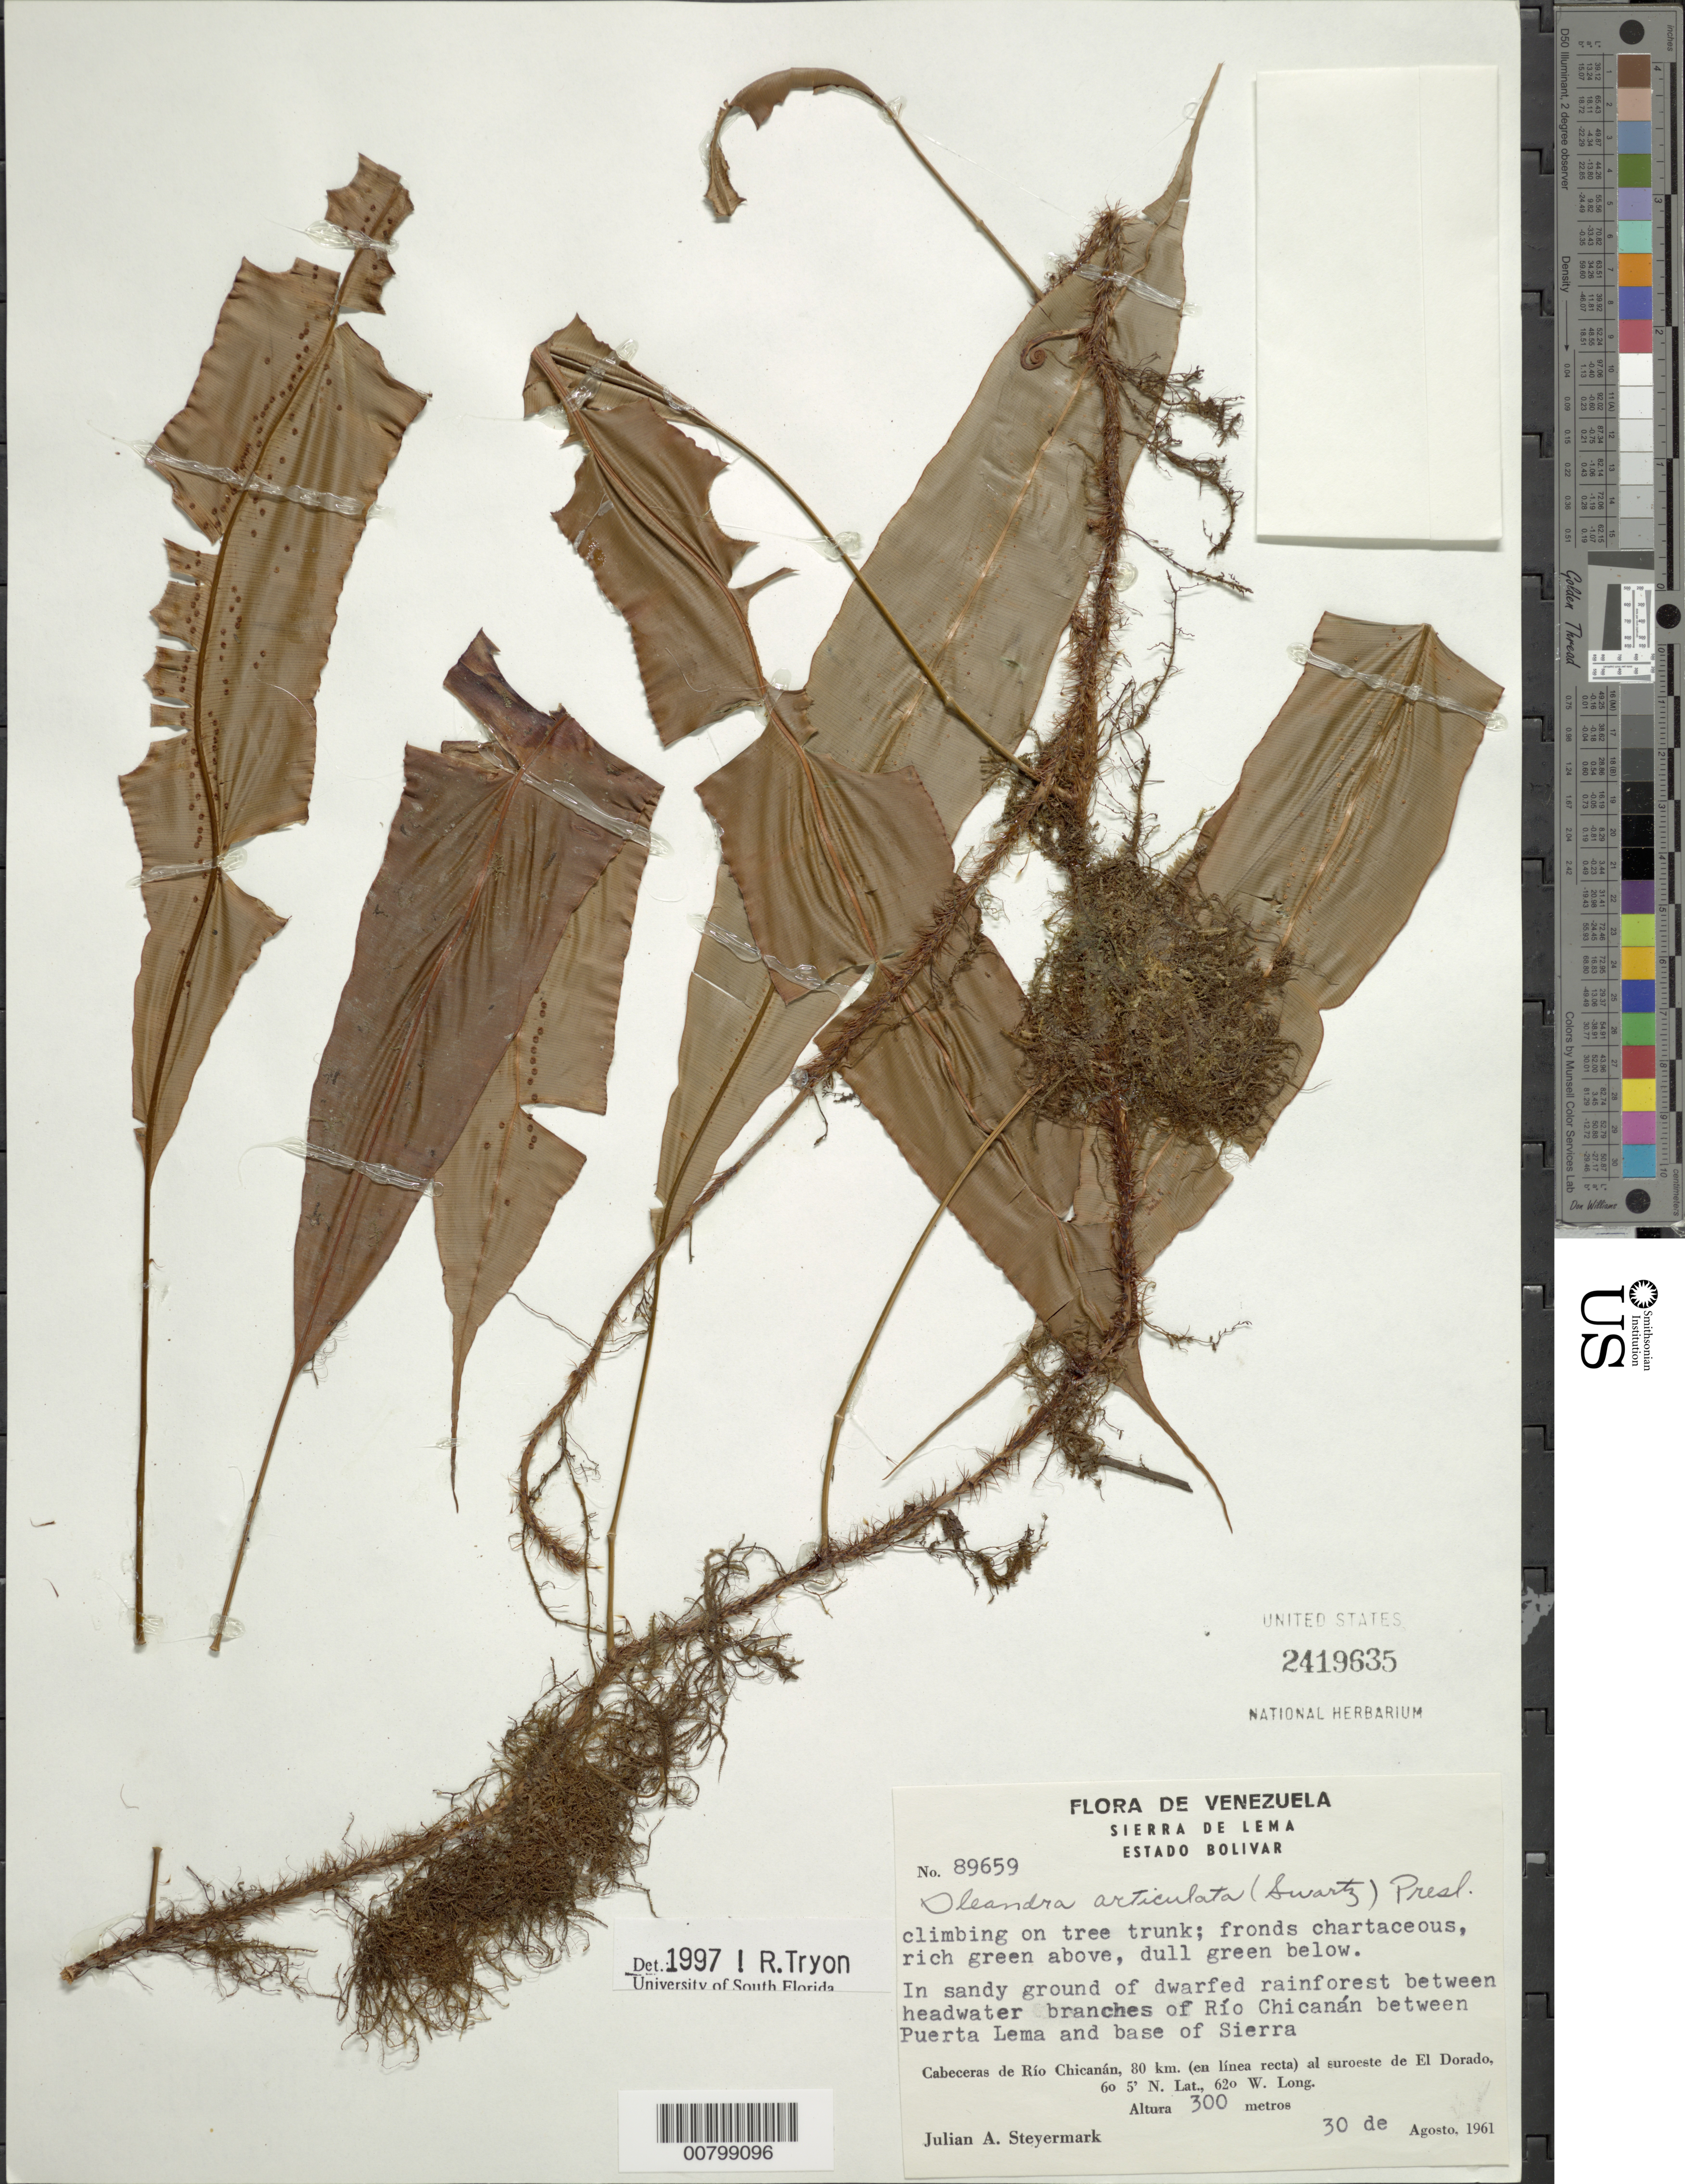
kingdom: Plantae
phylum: Tracheophyta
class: Polypodiopsida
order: Polypodiales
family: Oleandraceae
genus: Oleandra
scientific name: Oleandra articulata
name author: (Sw.) C. Presl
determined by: Tryon, Rolla M., Jr.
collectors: J. Steyermark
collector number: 89659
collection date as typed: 30-Aug-61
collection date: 1961-08-30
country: Venezuela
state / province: Bolívar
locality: Sierra de Lema, Río Chicanán between Puerto Lema and base of Sierra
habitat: Sandy ground of dwarfed rainforest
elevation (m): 300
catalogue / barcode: US 2419635